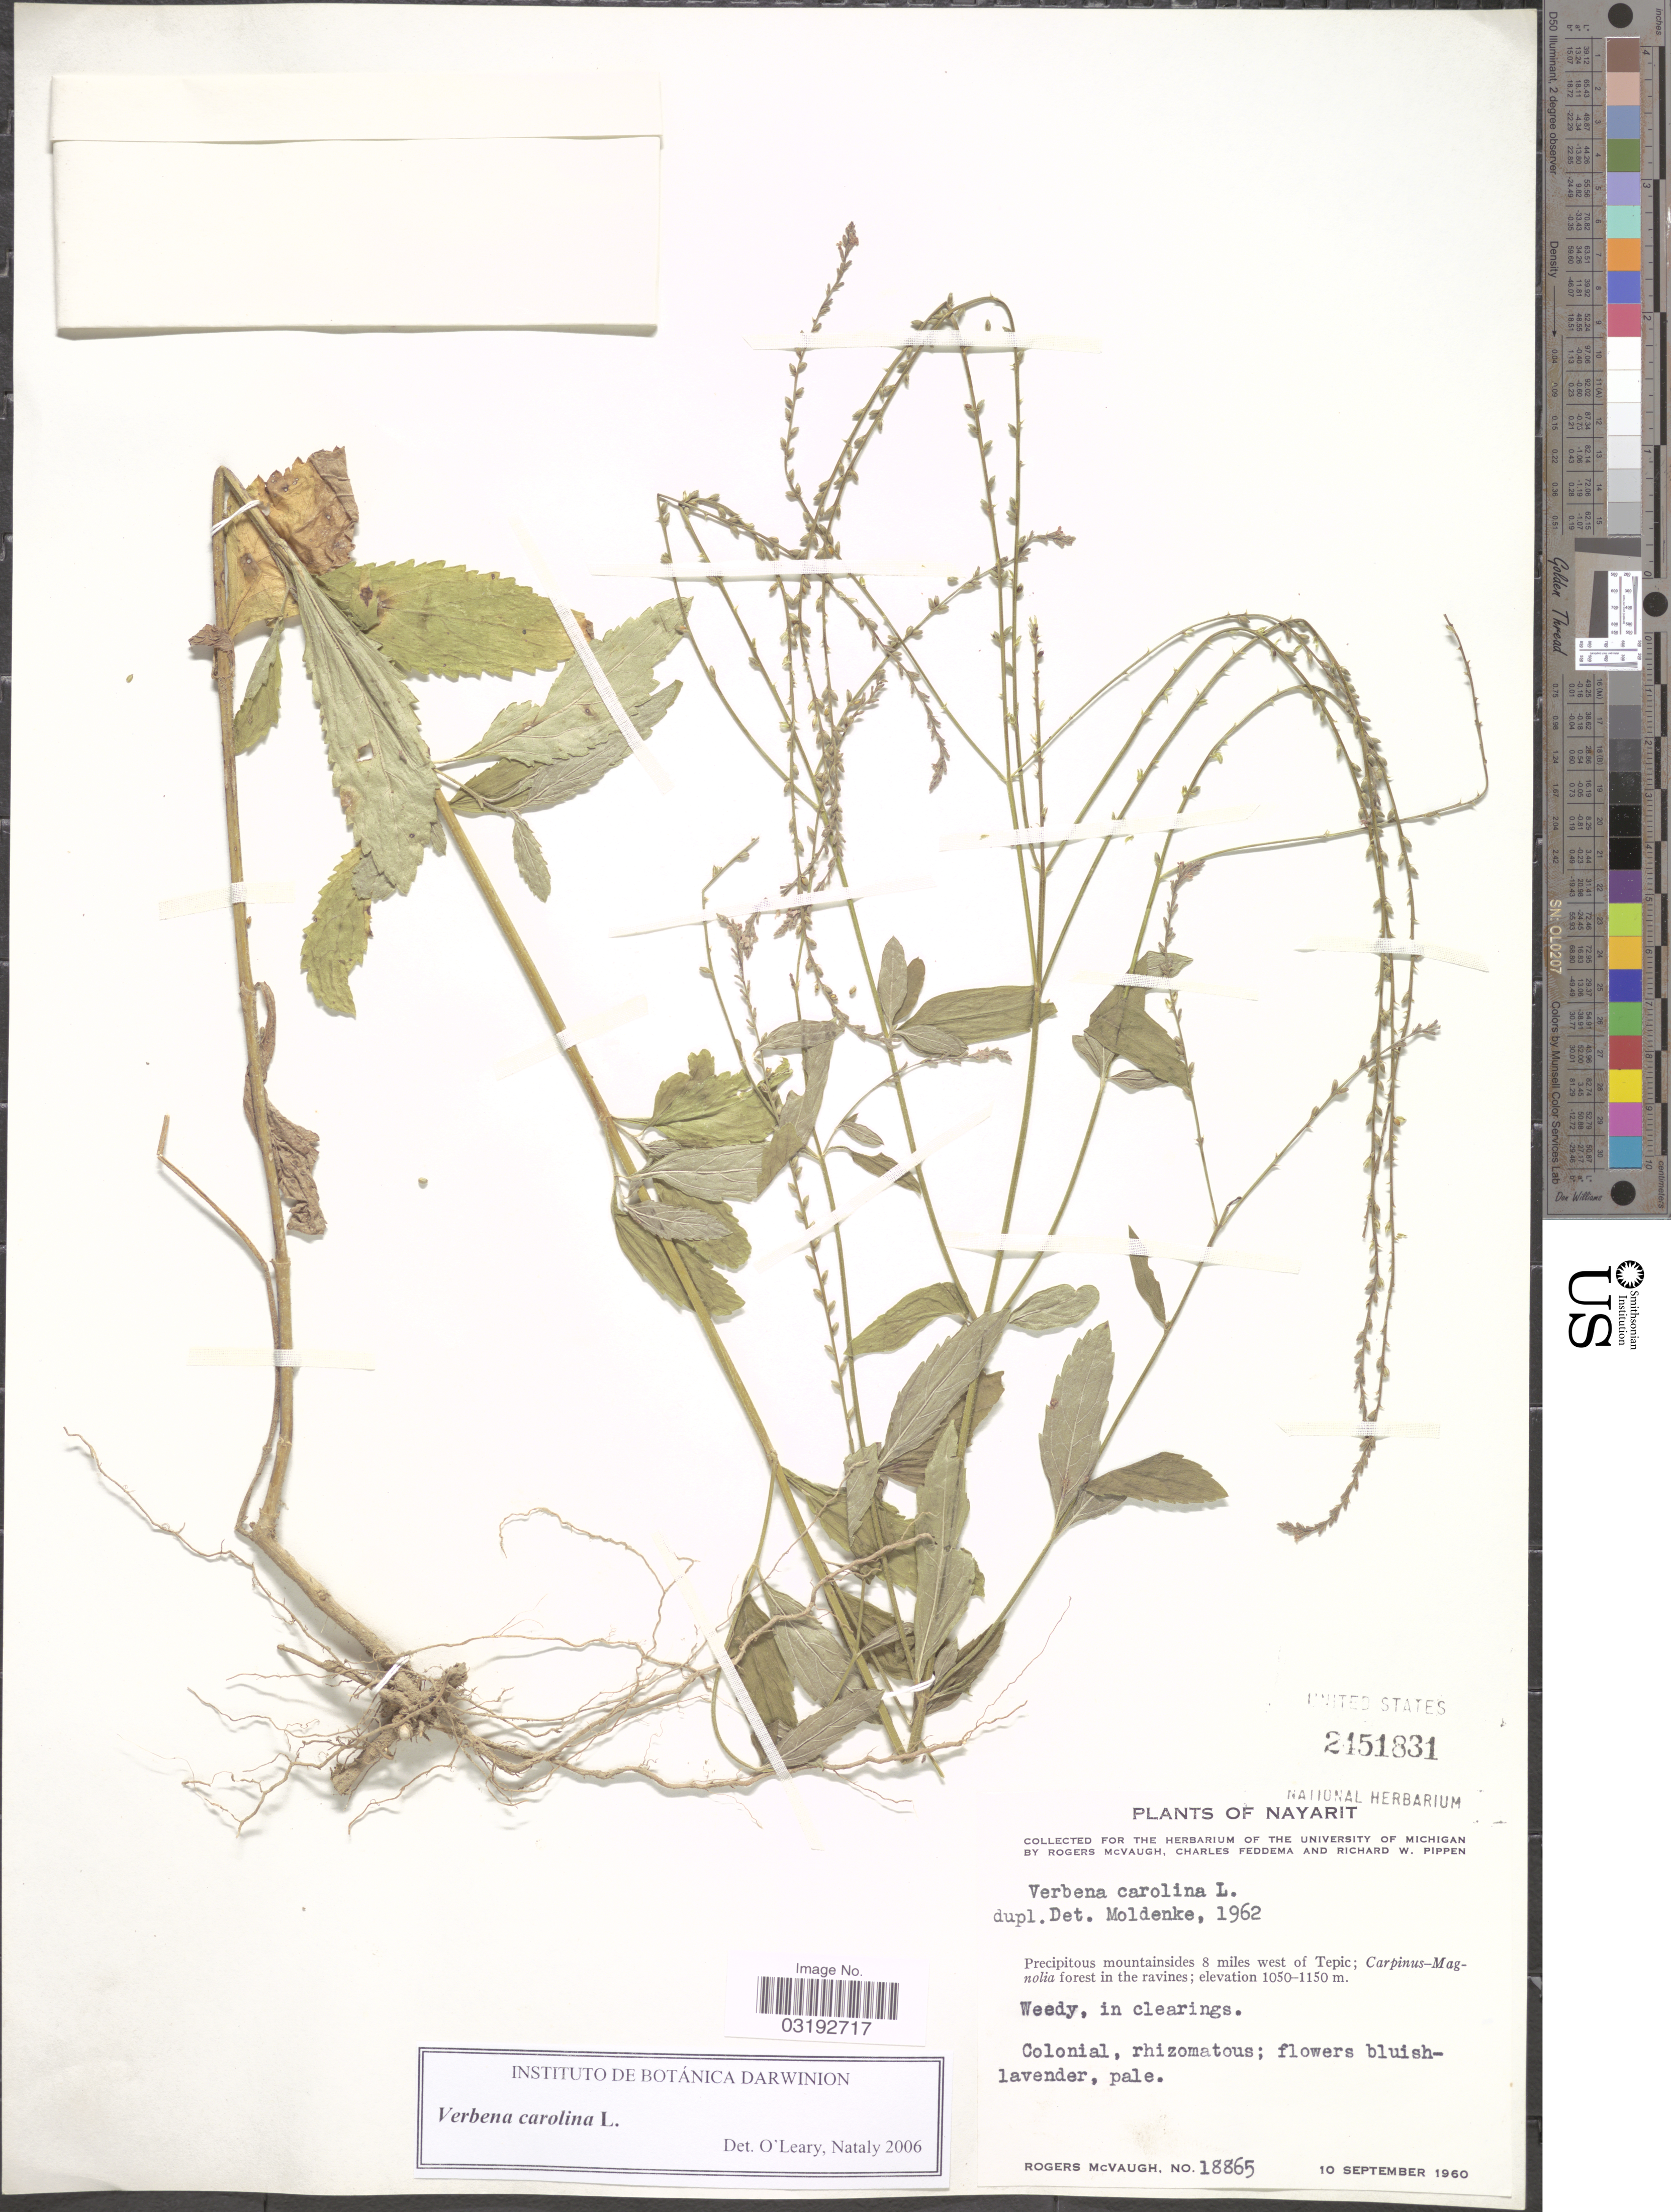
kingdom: Plantae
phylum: Tracheophyta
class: Magnoliopsida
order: Lamiales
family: Verbenaceae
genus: Verbena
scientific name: Verbena carolina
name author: L.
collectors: R. McVaugh, C. Feddema & R. W. Pippen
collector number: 18865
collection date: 1960-09-10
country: Mexico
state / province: Nayarit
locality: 8 miles west of Tepic.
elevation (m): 1050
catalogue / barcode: US 2451831